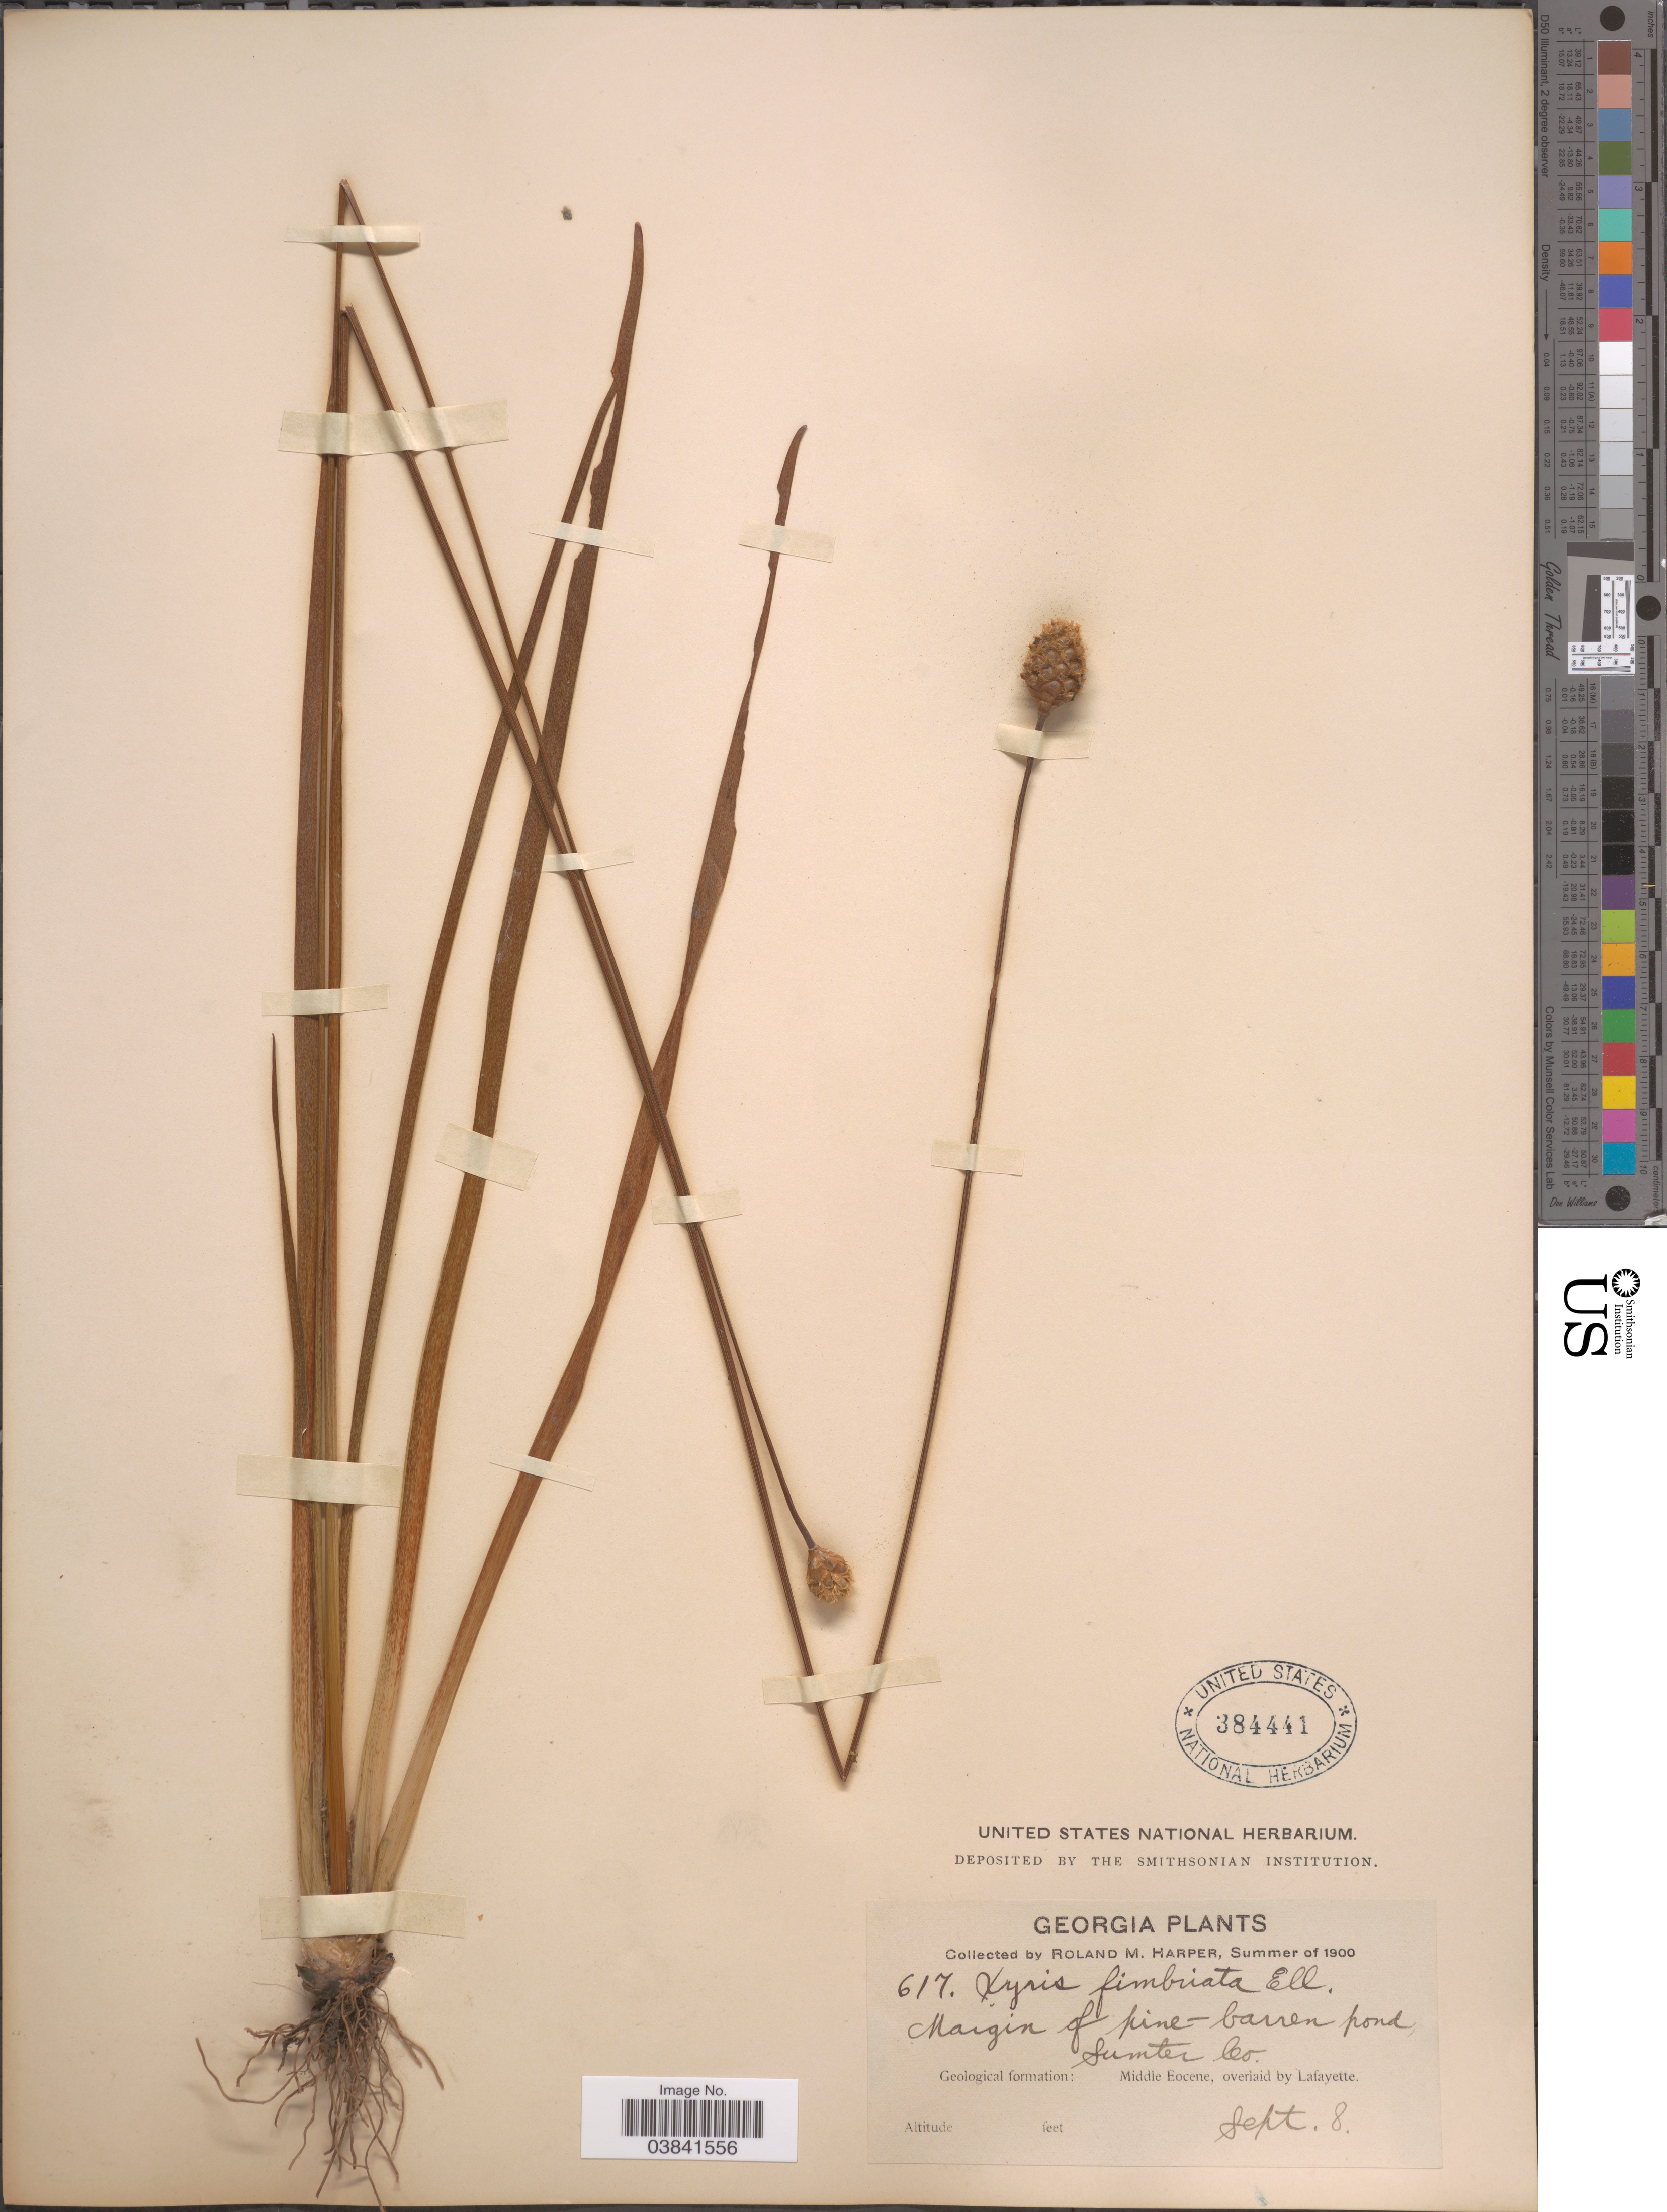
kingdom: Plantae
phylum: Tracheophyta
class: Liliopsida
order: Poales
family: Xyridaceae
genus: Xyris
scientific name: Xyris fimbriata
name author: Elliott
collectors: R. M. Harper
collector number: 617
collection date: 1900-09-08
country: United States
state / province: Georgia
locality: Margin of pine-barren pond. Sumter Co. Geological formation: Middle Eocene, overlaid by Lafayette.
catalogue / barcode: US 384441